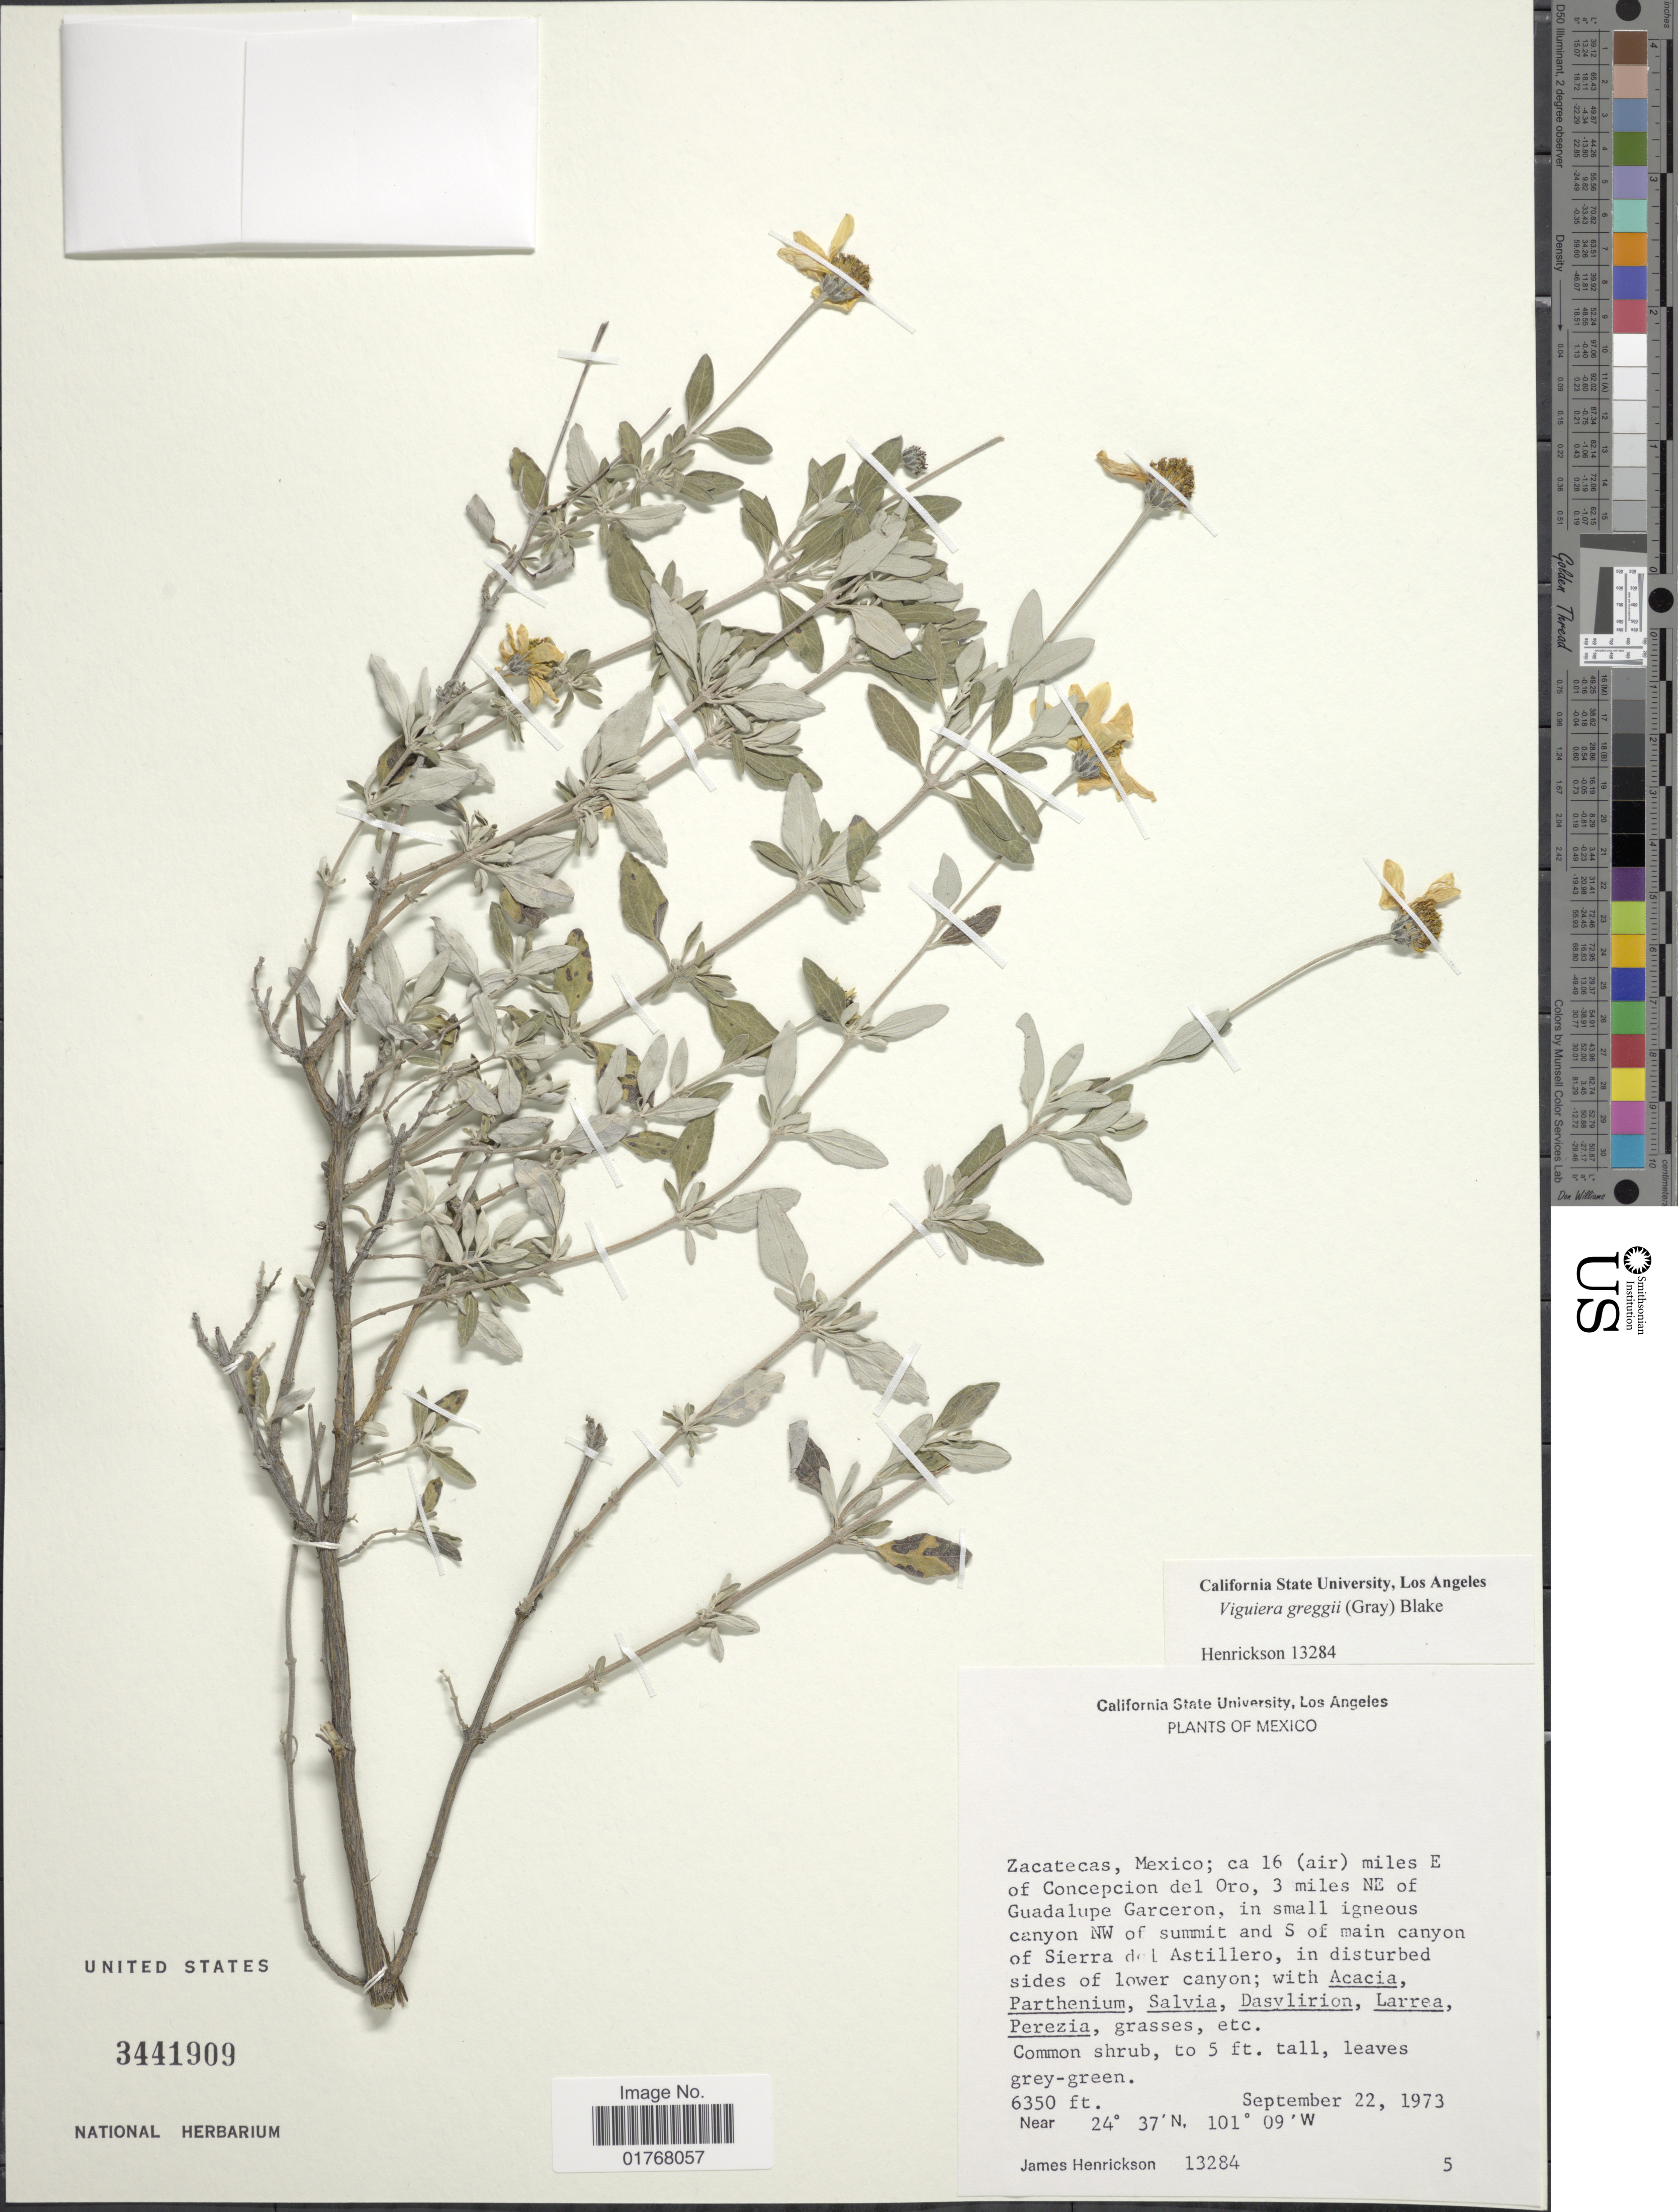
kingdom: Plantae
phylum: Tracheophyta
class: Magnoliopsida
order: Asterales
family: Asteraceae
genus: Viguiera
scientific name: Viguiera greggii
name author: (A. Gray) S.F. Blake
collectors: J. S. Henrickson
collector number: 13284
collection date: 1973-09-22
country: Mexico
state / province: Zacatecas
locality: Ca. 16 (air) miles E of Concepcion del Oro, 3 miles NE of Guadalupe Garceron, in small igneous canyon NW of summit and S of main canyon of Sierra del Astillero, in disturbed sides of lower canyon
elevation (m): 1935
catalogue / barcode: US 3441909